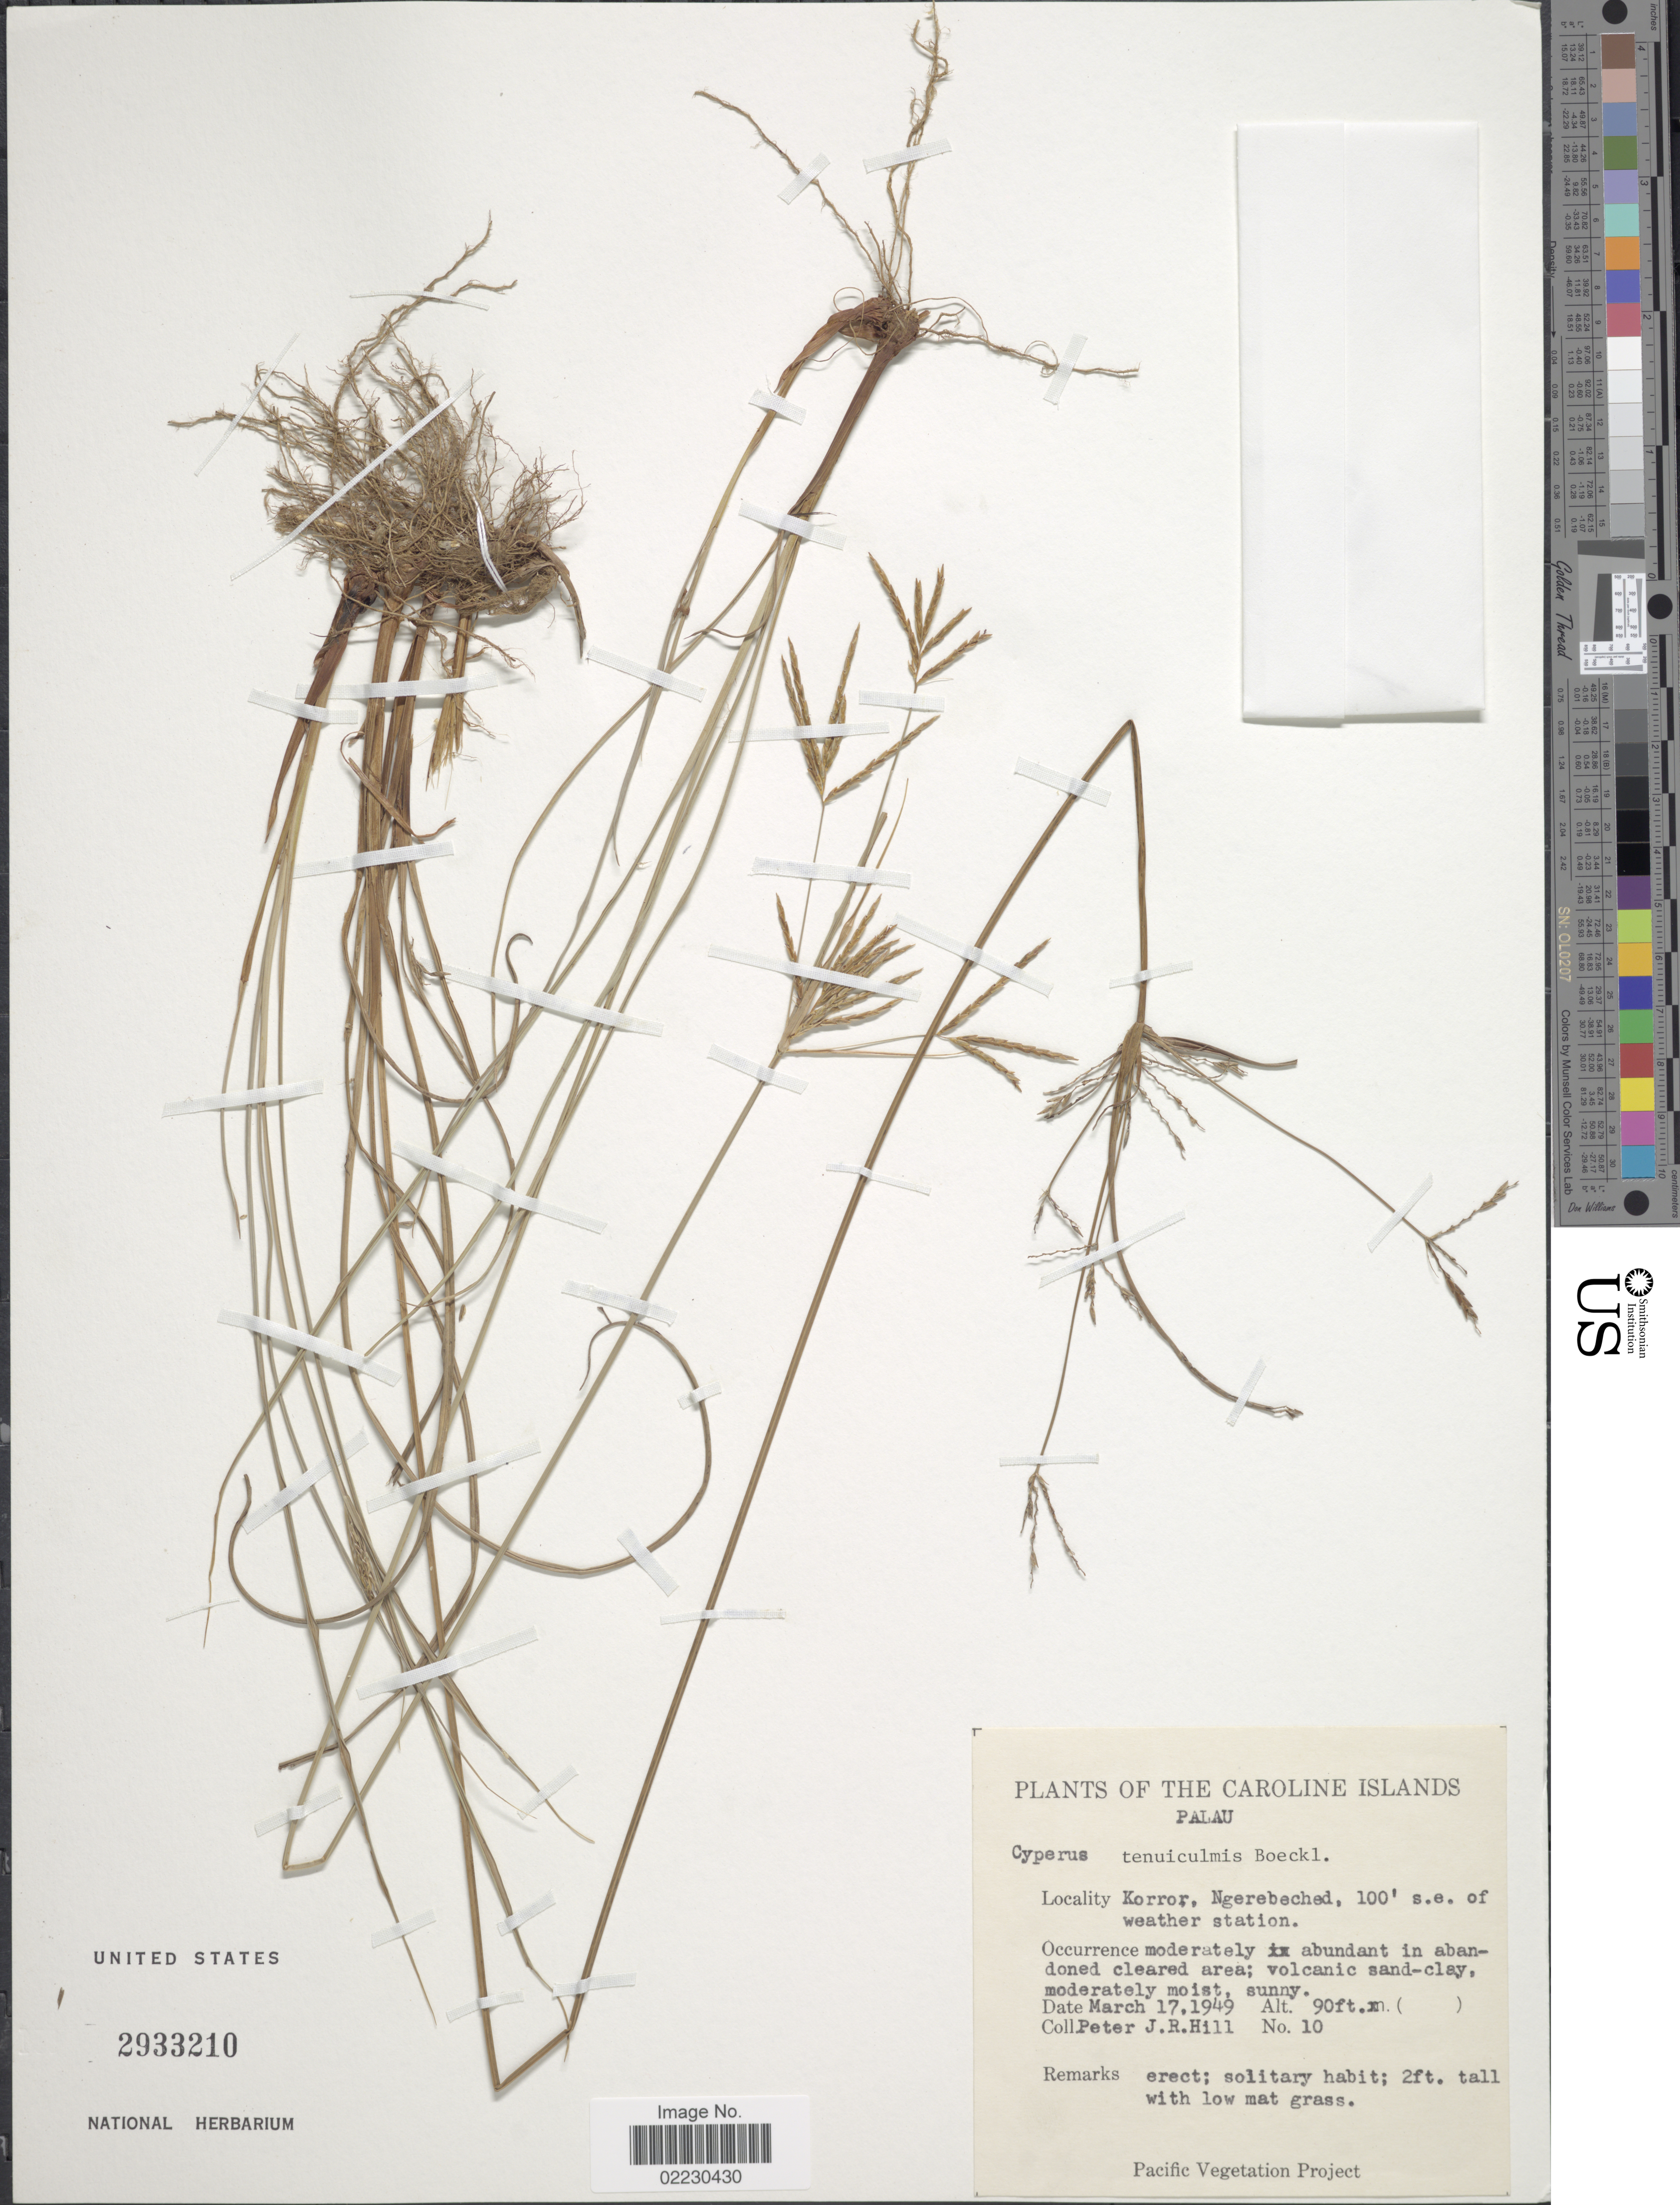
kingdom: Plantae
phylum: Tracheophyta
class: Liliopsida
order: Poales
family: Cyperaceae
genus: Cyperus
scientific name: Cyperus tenuiculmis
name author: Boeckeler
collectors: P. J. R. Hill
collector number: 10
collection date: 1949-03-17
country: Palau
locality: The Caroline Islands, Palau, Korror, Ngerebeched, 100' s.e. of weather station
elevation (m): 27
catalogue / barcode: US 2933210